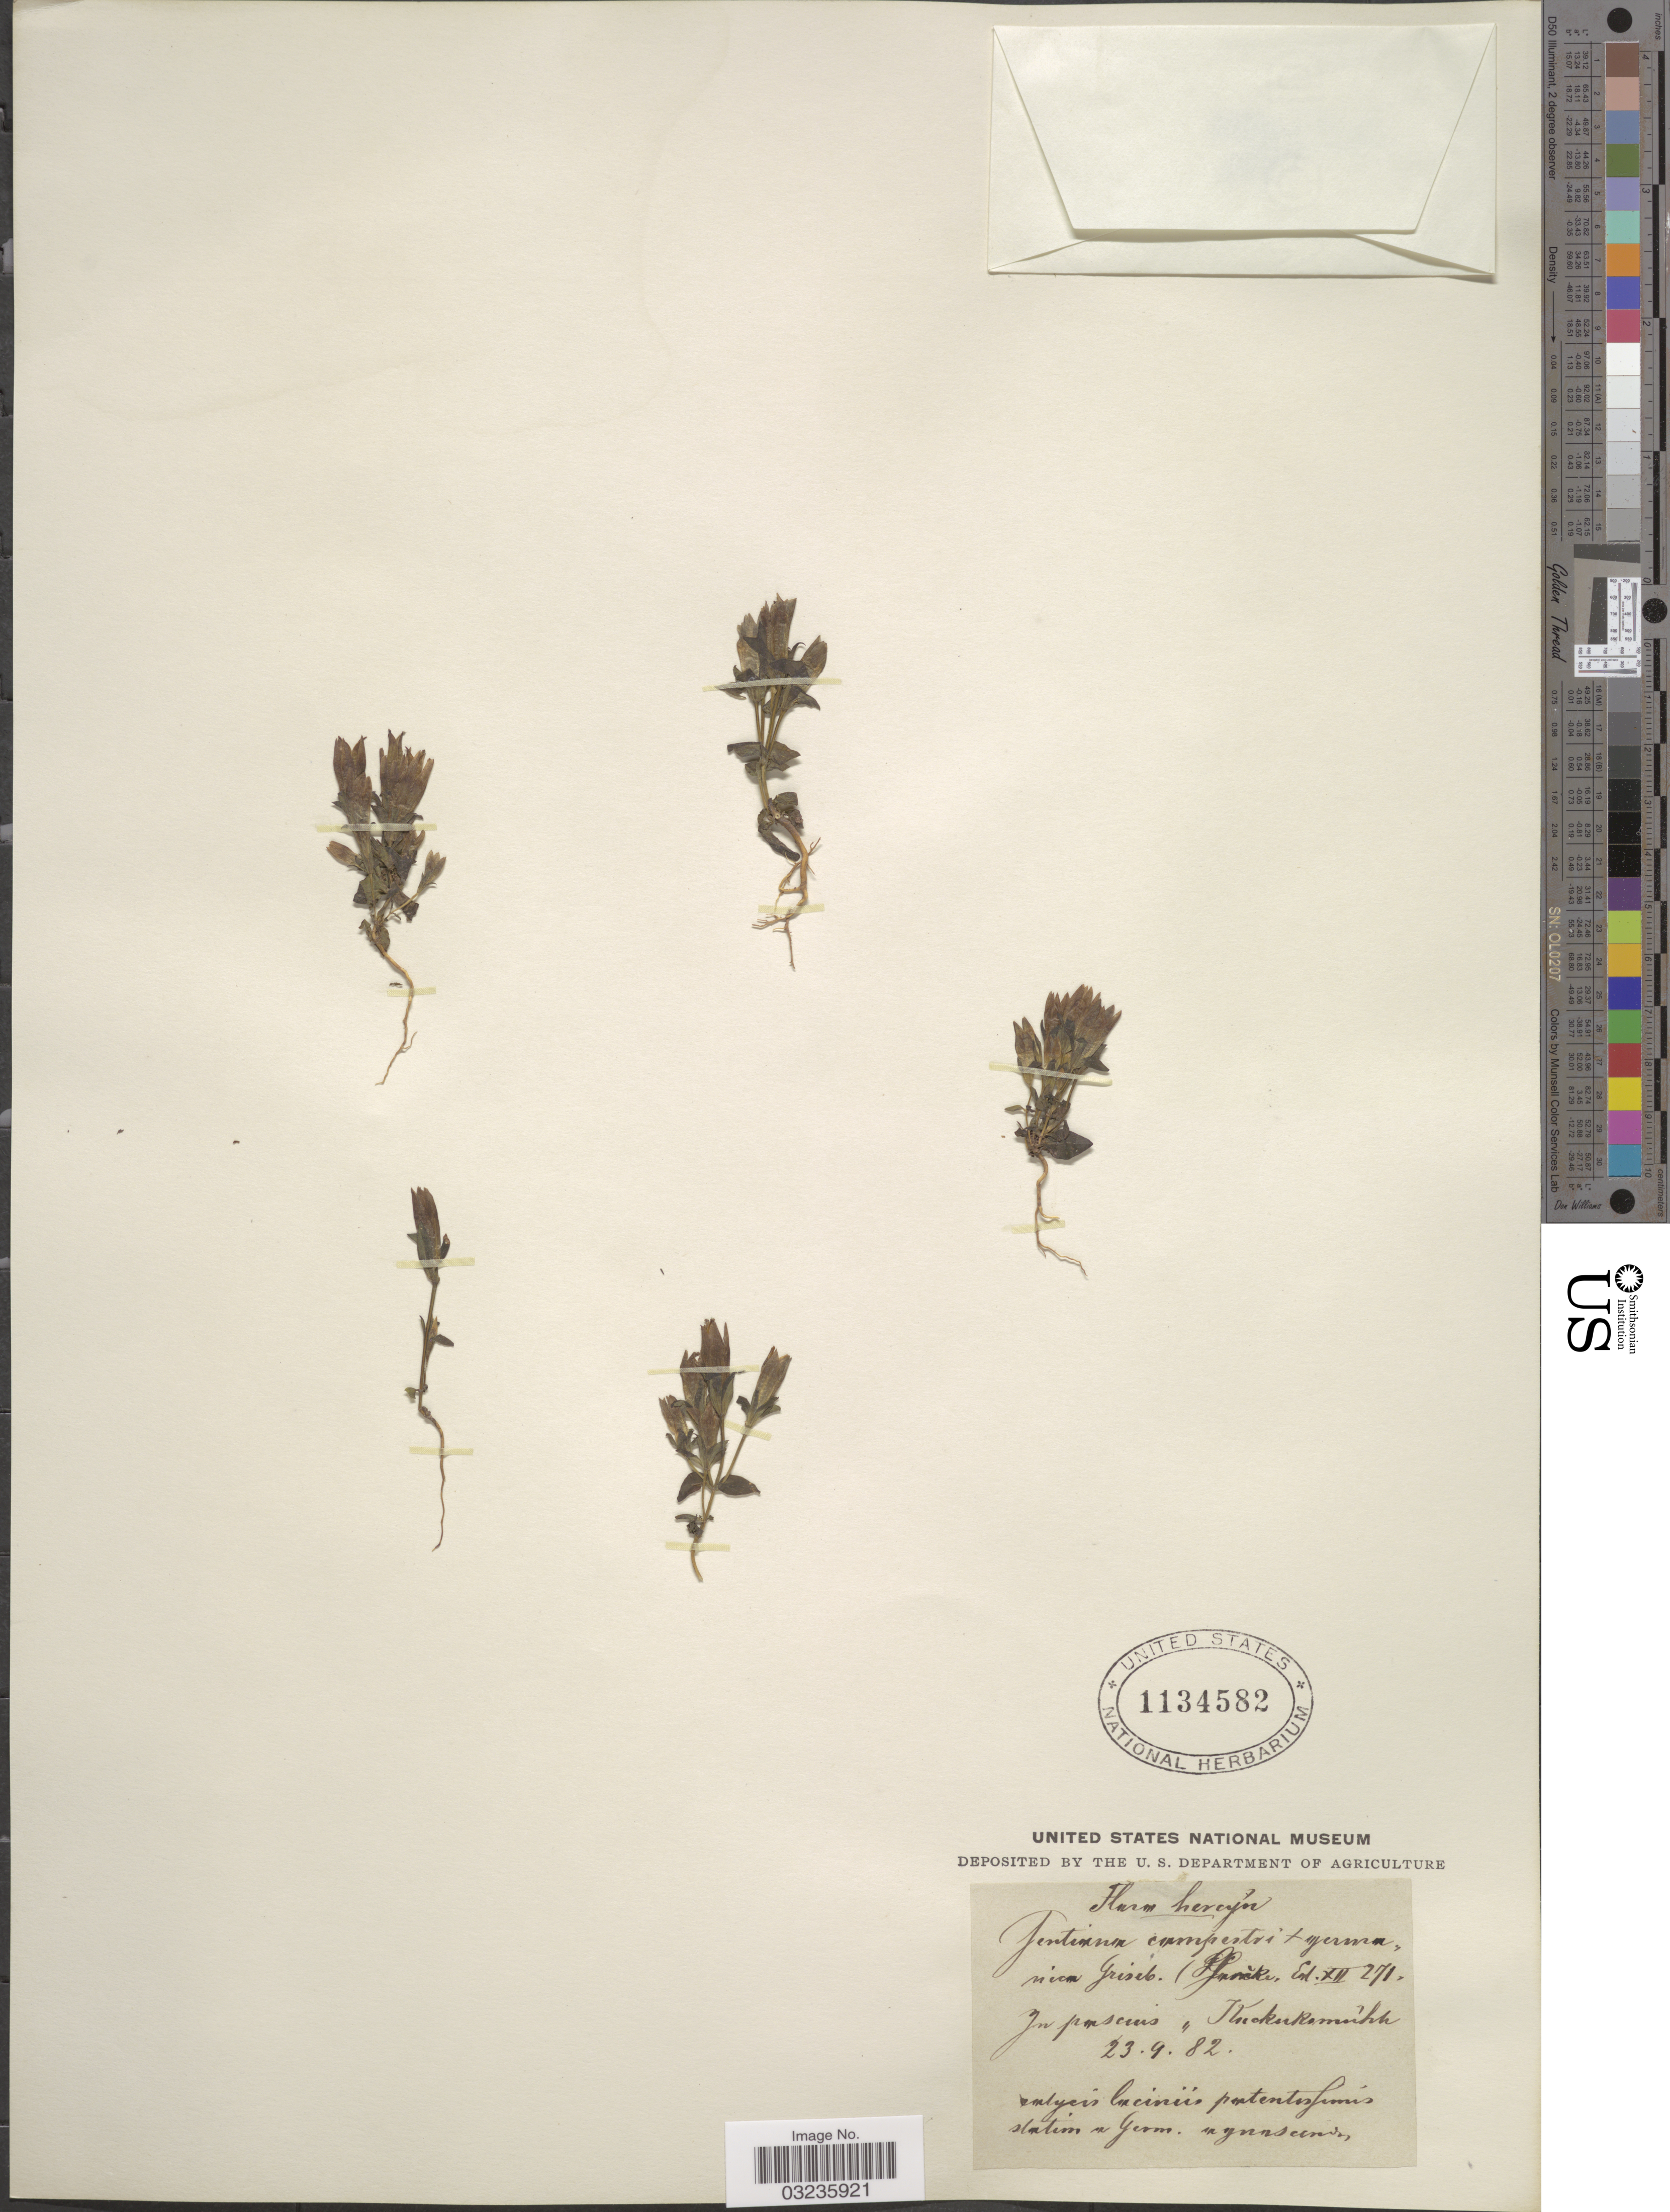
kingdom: Plantae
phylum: Tracheophyta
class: Magnoliopsida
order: Gentianales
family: Gentianaceae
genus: Gentiana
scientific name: Gentiana campestris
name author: L.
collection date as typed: Transcribed d/m/y: 23/9/82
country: Germany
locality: Hercya, in pascius Khuckurmukha enlycis laciniis patentisfimis station in Germ agenosis. [interpreted]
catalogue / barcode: US 1134582